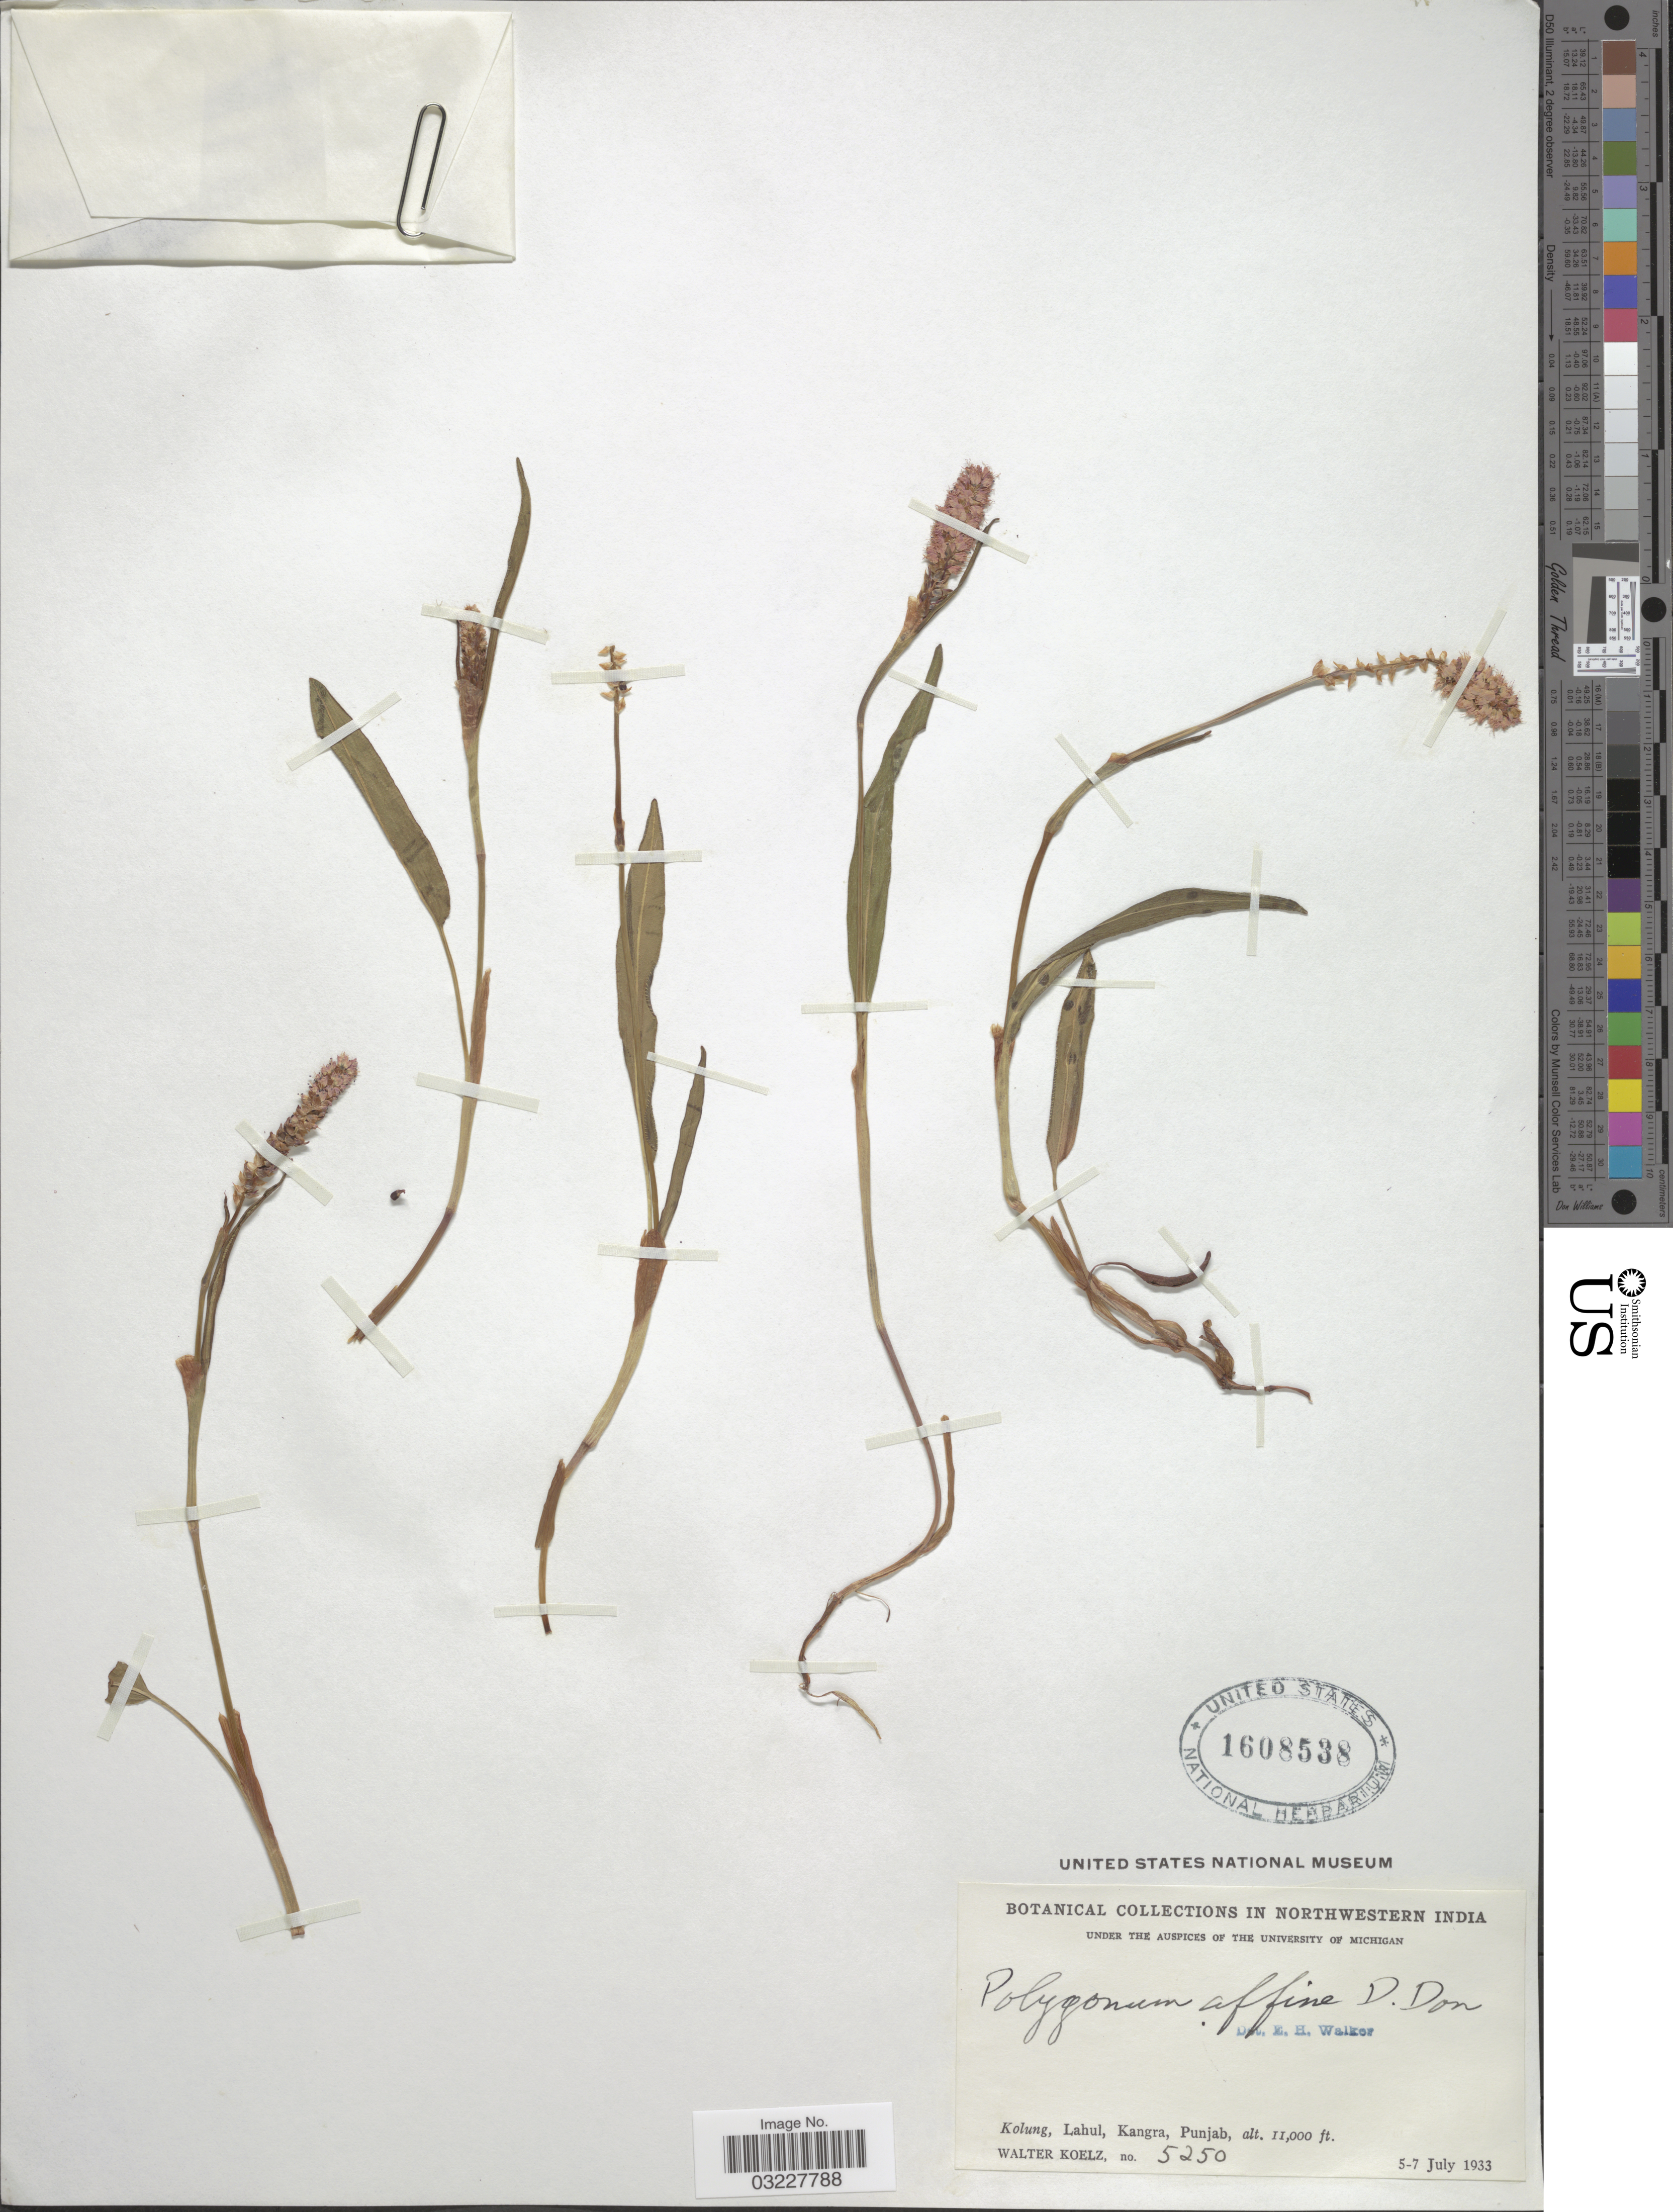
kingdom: Plantae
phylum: Tracheophyta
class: Magnoliopsida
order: Caryophyllales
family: Polygonaceae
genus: Polygonum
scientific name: Polygonum affine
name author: D. Don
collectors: W. N. Koelz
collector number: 5250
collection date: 1933-07-05/1933-07-07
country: India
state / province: Punjab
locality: Northwestern India. Kolung, Lahul, Kangra.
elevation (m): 3353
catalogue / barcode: US 1608538